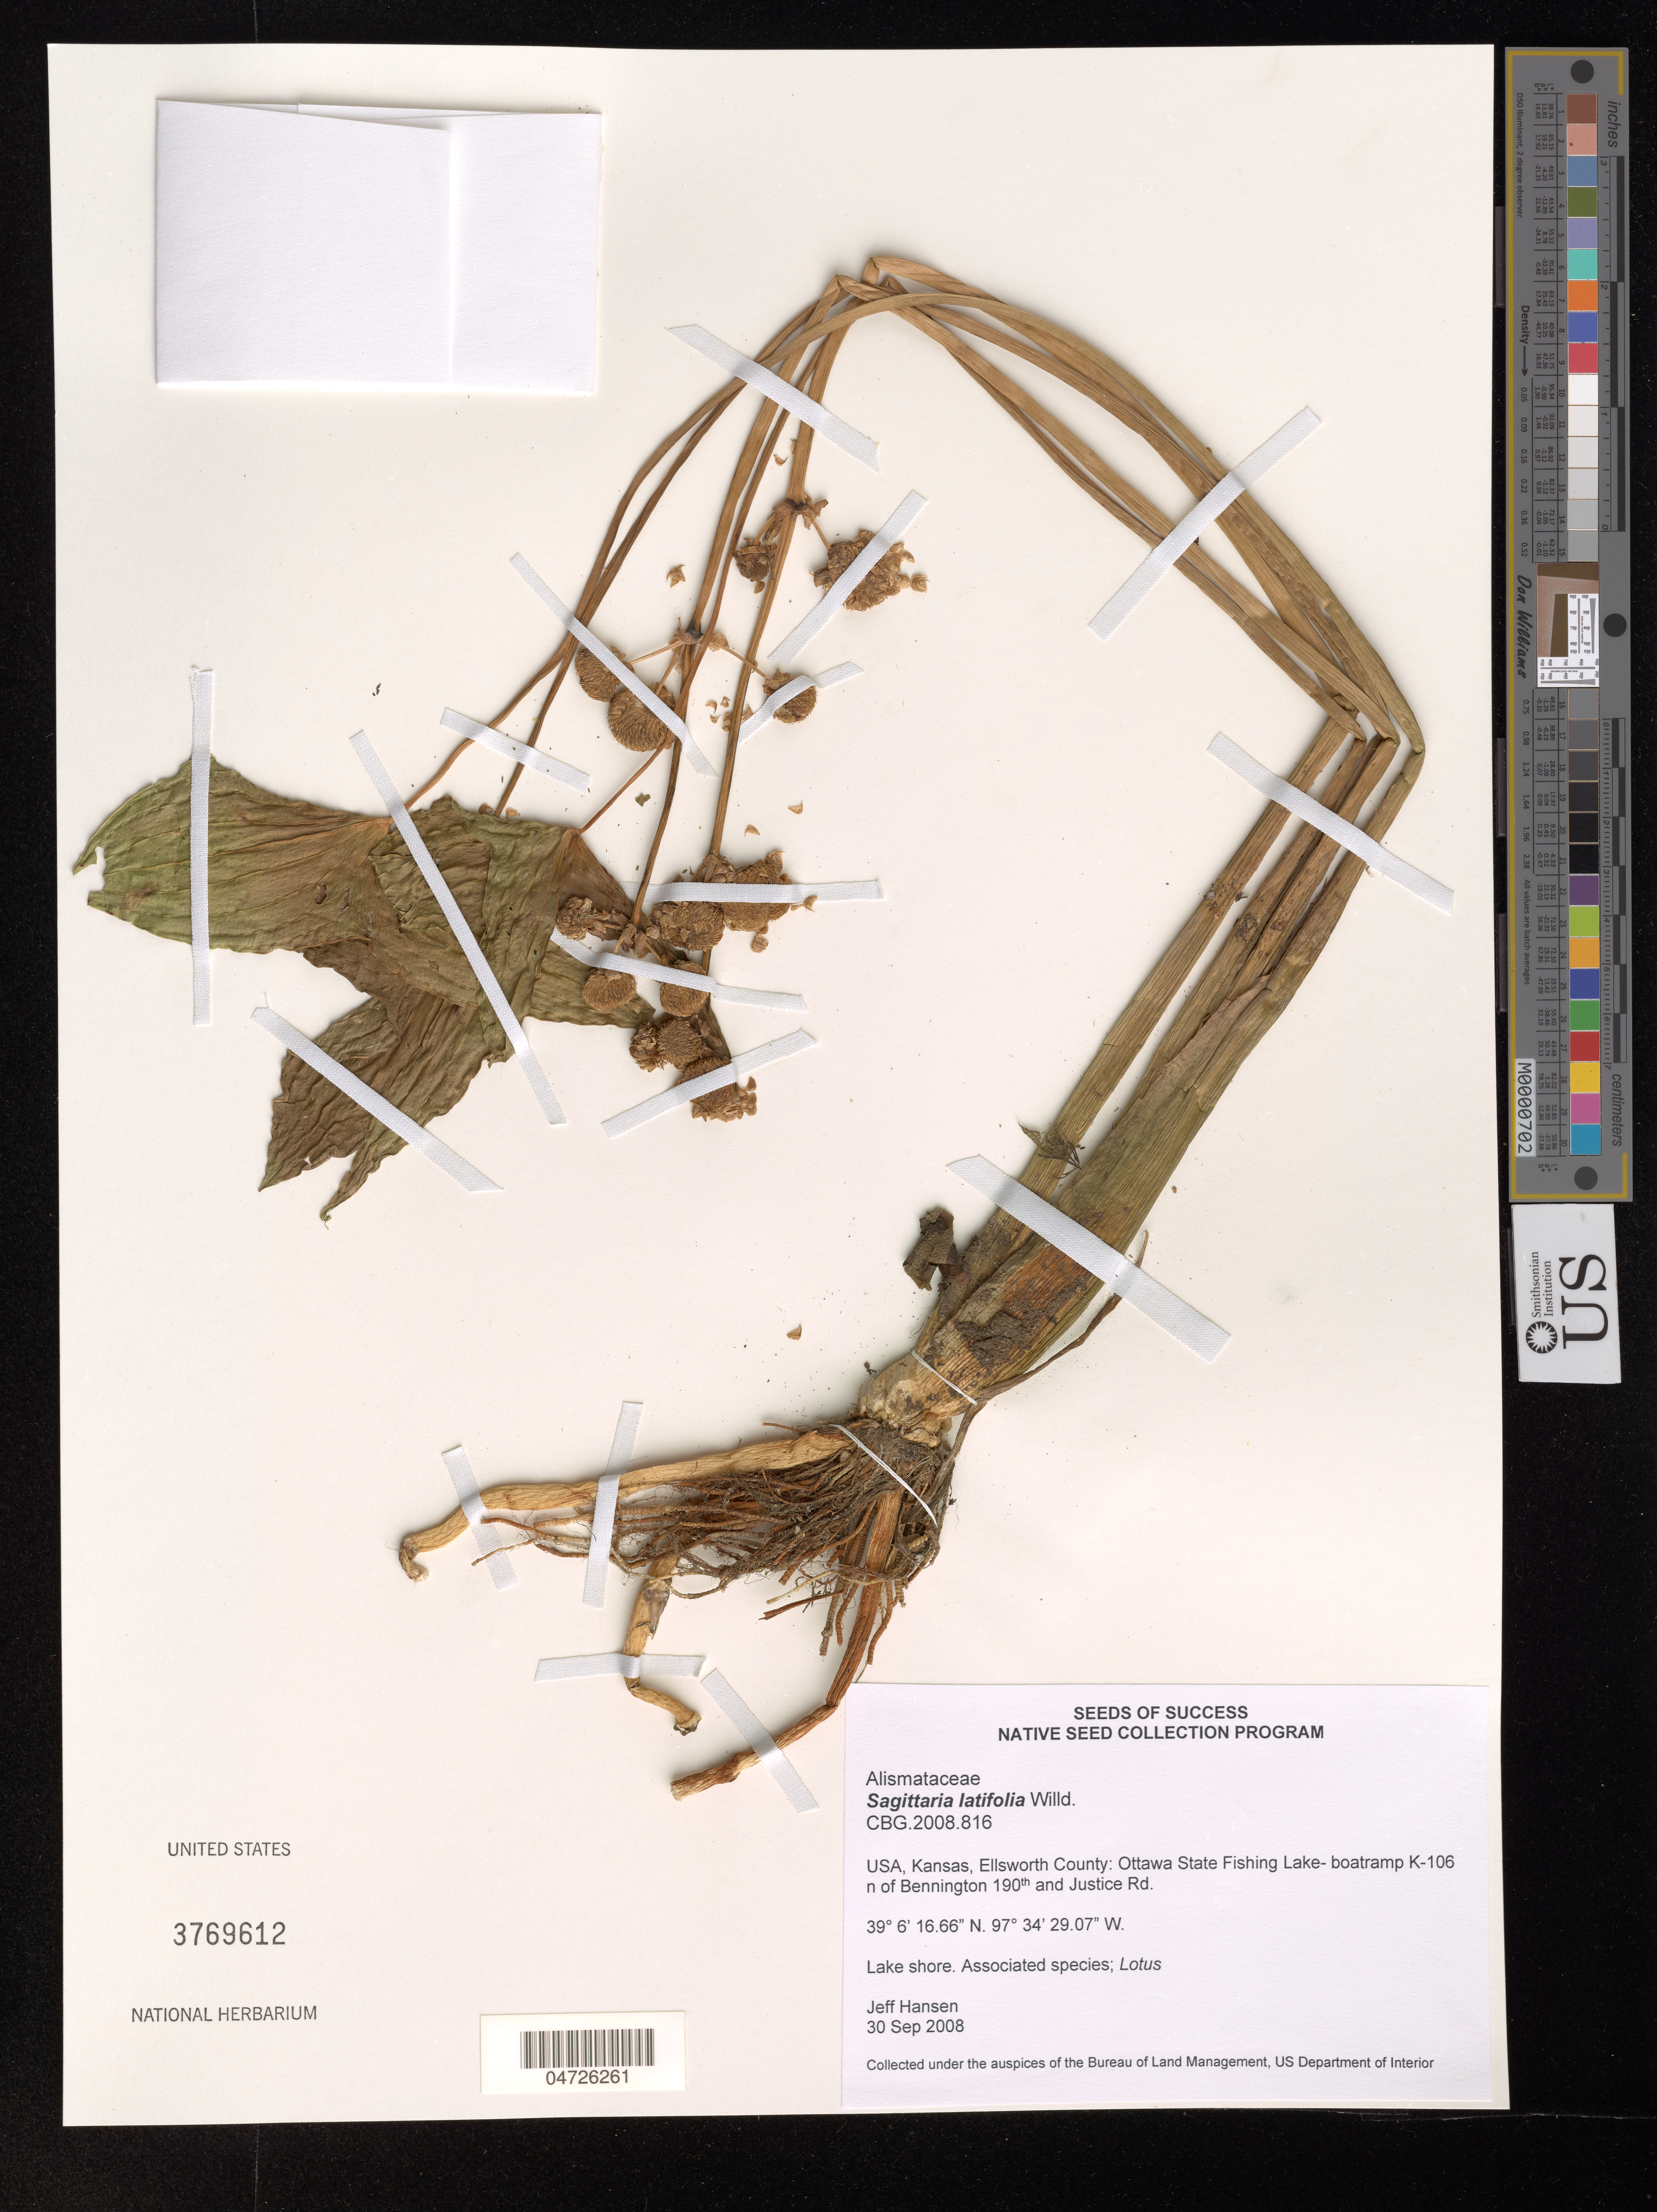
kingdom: Plantae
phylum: Tracheophyta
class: Liliopsida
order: Alismatales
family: Alismataceae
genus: Sagittaria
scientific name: Sagittaria latifolia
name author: Willd.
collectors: J. Hansen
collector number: CBG.2008.816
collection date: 2008-09-30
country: United States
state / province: Kansas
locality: Ellsworth County: Ottawa State Fishing Lake- boatramp K-106 n of Bennington 190th and Justice Rd.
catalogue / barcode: US 3769612